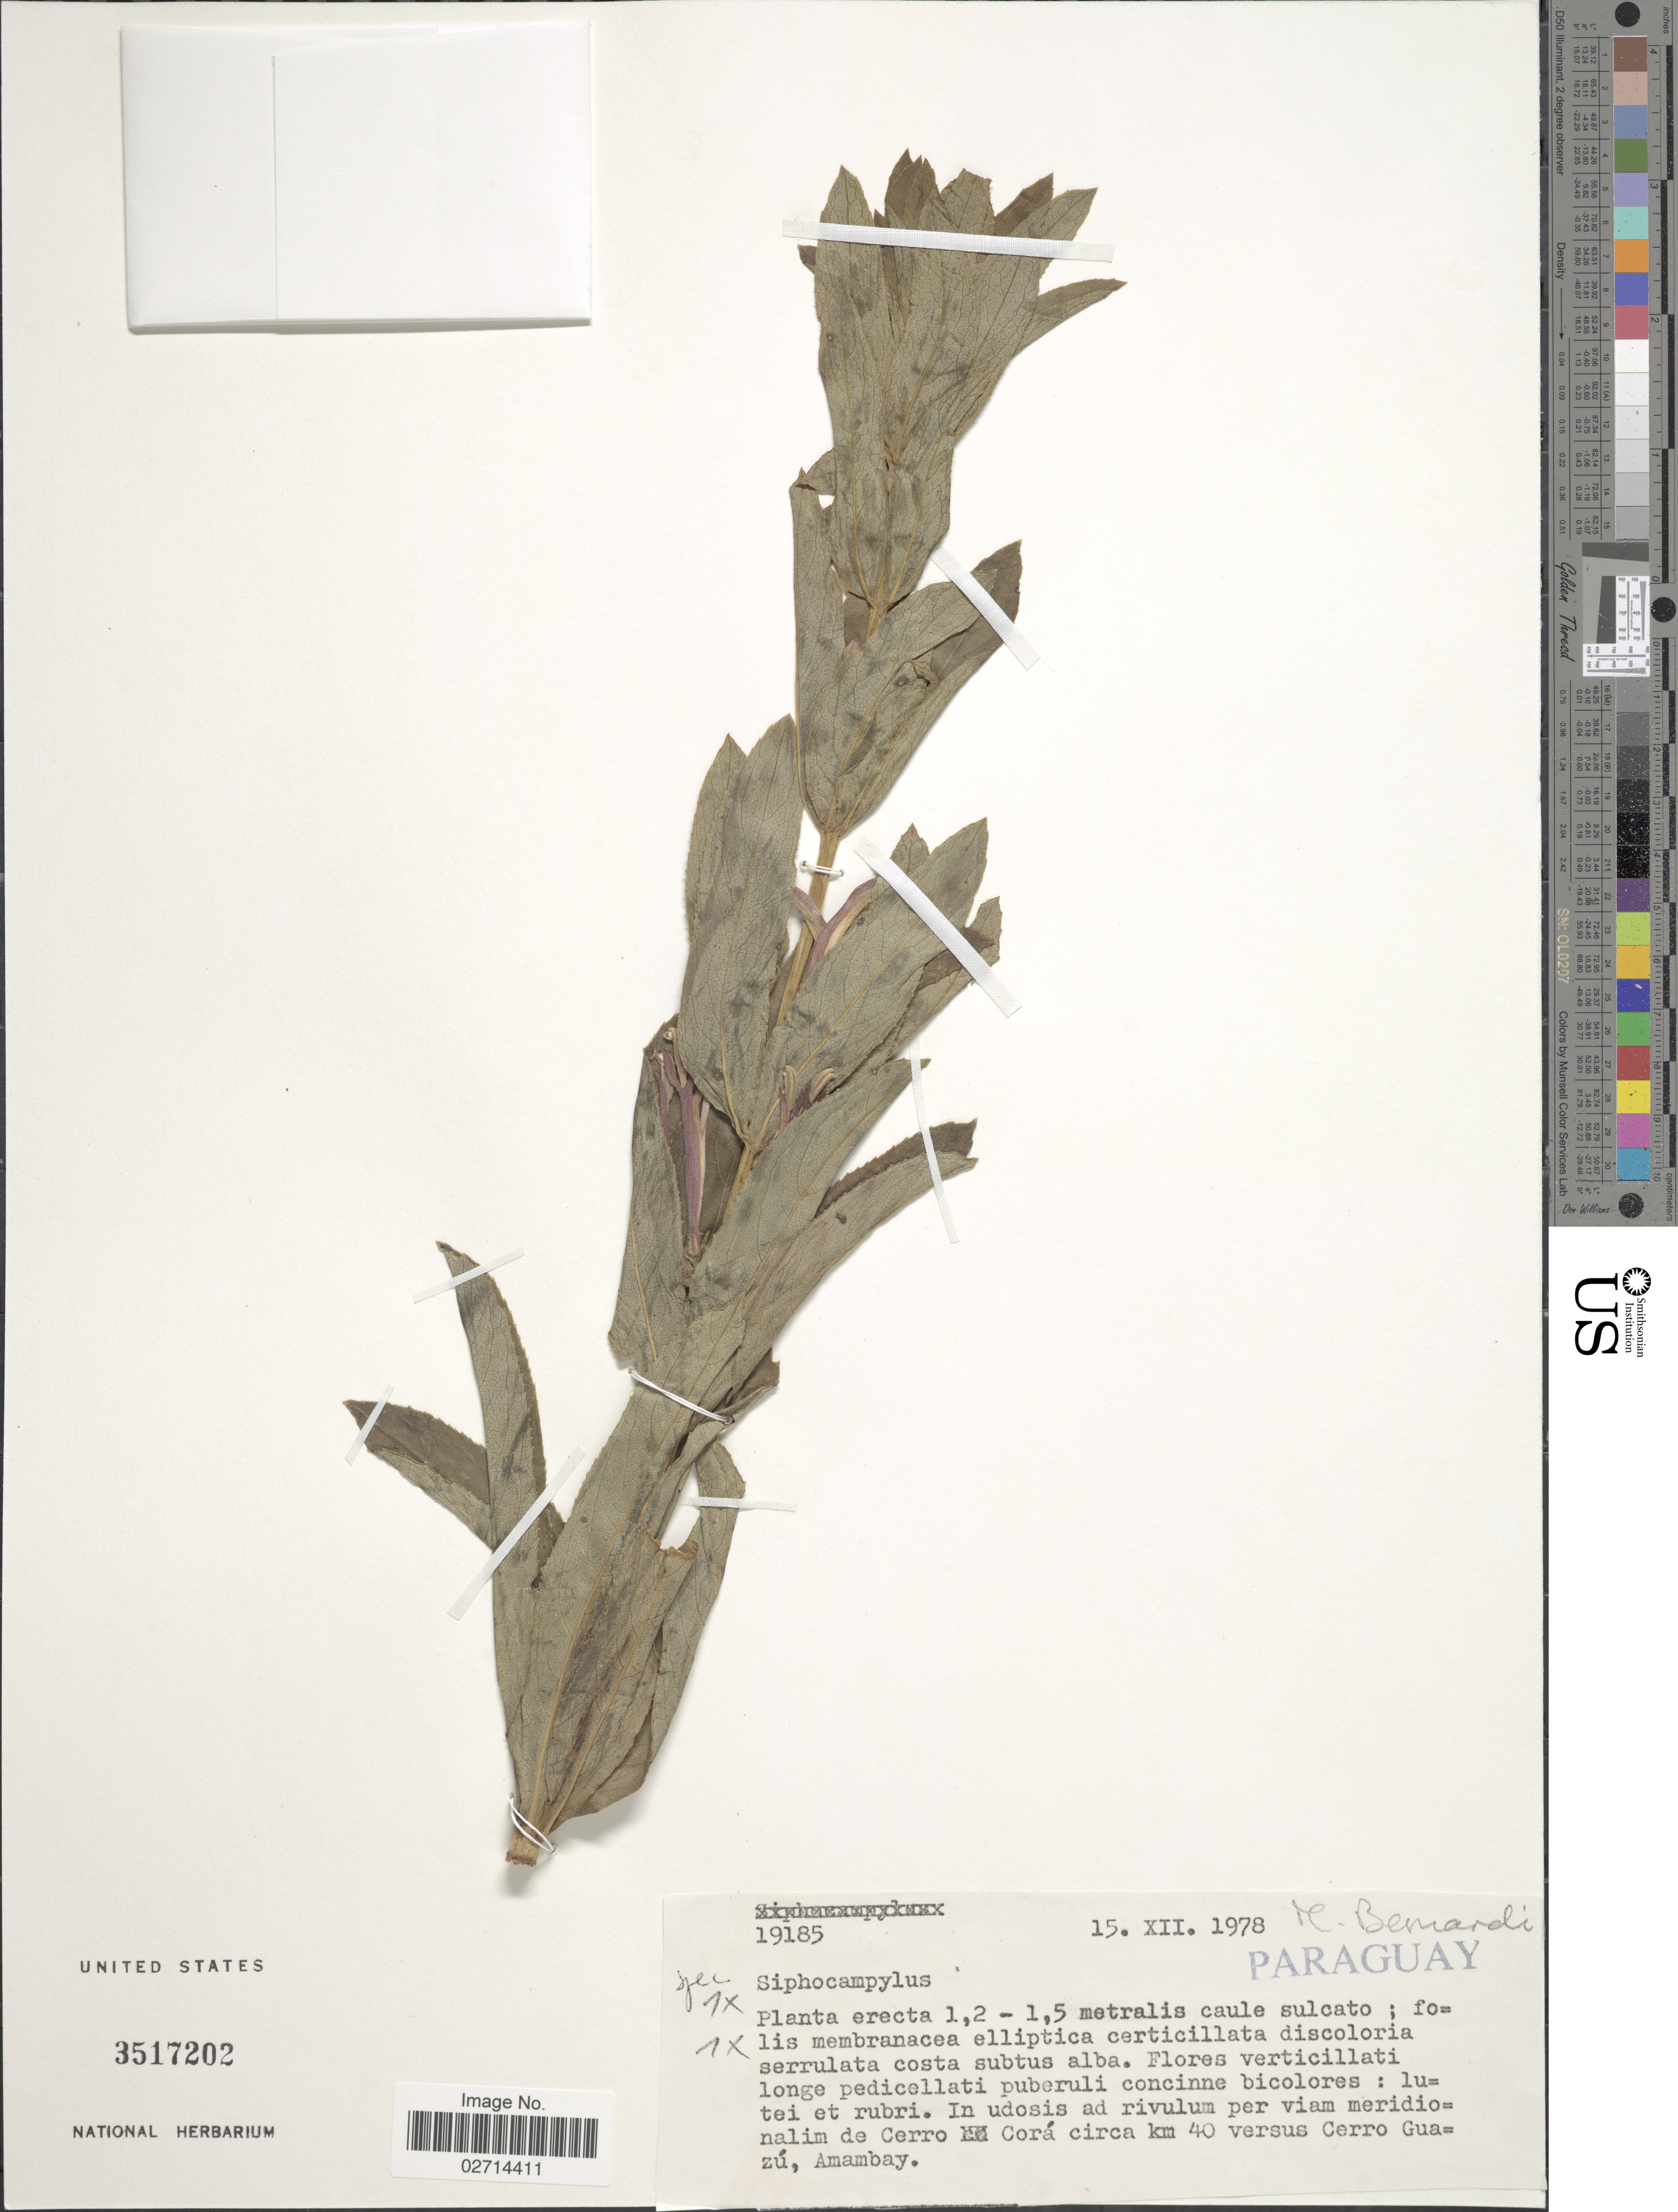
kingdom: Plantae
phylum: Tracheophyta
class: Magnoliopsida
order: Asterales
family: Campanulaceae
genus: Siphocampylus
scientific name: Siphocampylus sp.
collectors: M. Bernardi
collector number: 19185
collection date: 1978-12-15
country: Paraguay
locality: In udosis ad rivulum per viam meridionalim de Cerro Cora circa km 40 versus Cerro Guazu, Amambay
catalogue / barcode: US 3517202